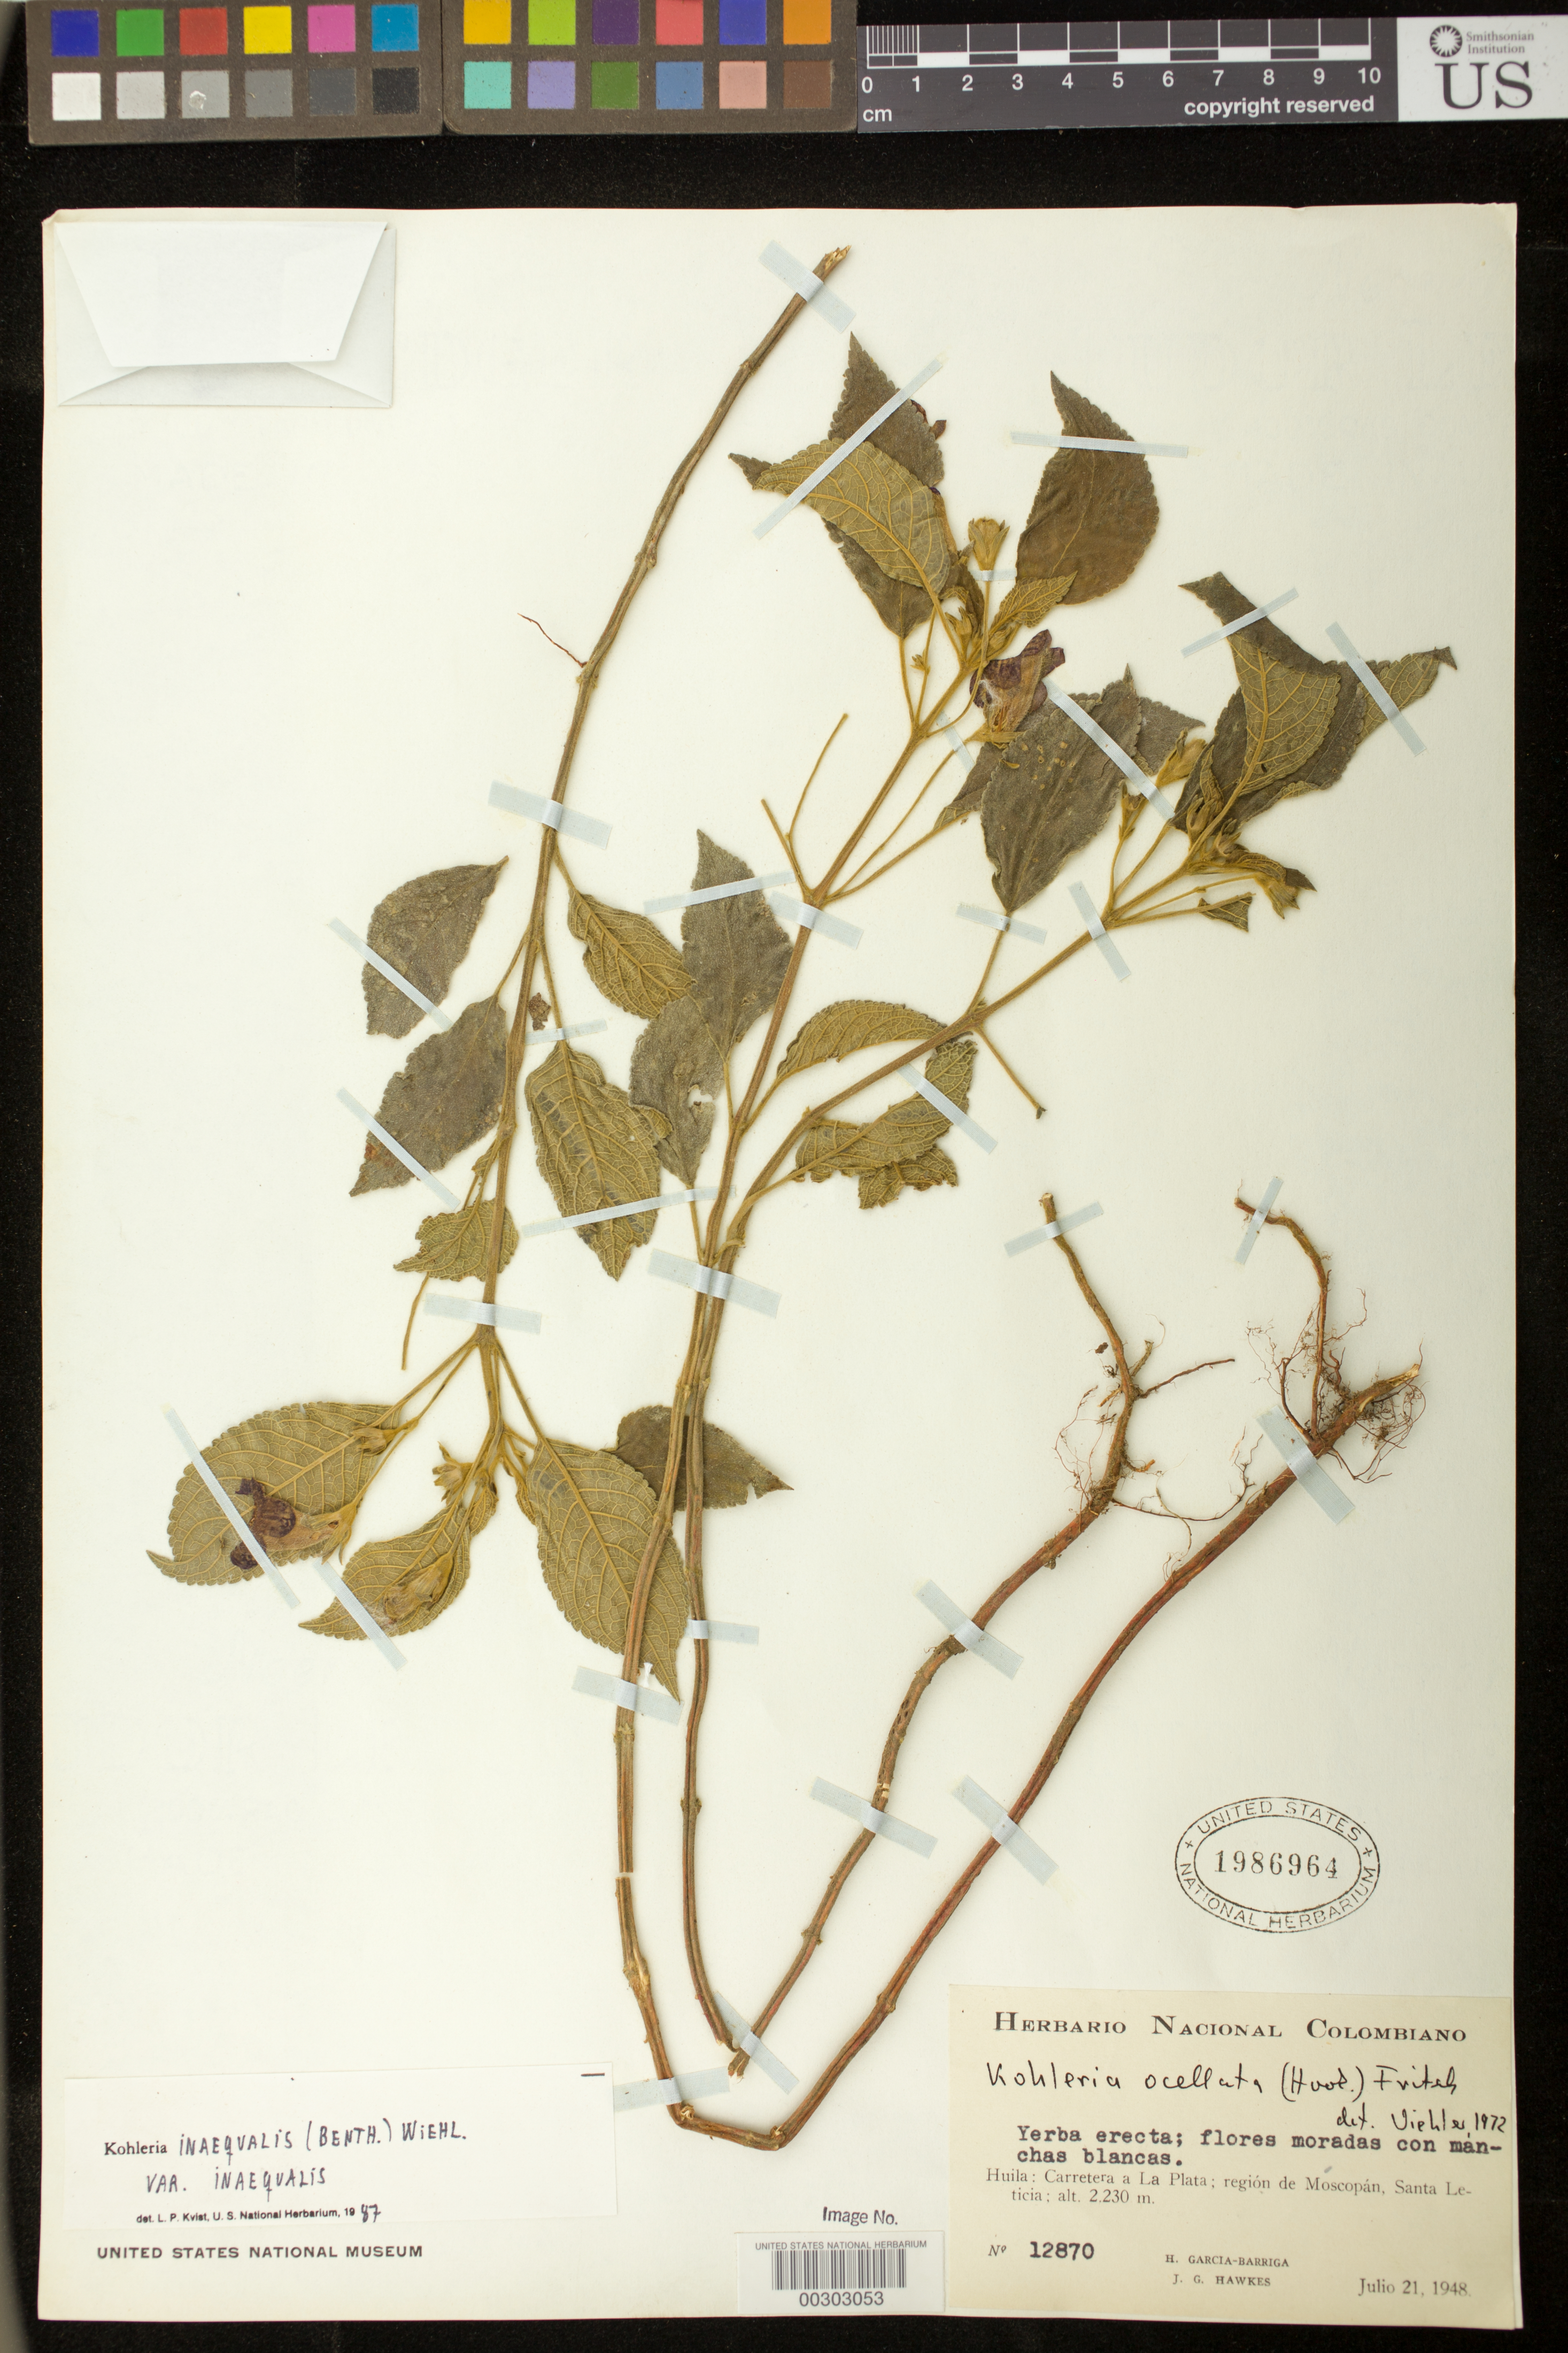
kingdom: Plantae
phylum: Tracheophyta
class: Magnoliopsida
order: Lamiales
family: Gesneriaceae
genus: Kohleria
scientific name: Kohleria huilensis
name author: Arango-Gómez et al.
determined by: Skog, Laurence E.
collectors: H. García Barriga & J. Hawkes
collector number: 12870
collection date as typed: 21 Jul 1948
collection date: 1948-07-21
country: Colombia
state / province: Huila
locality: Highway to La Plata, region de Moscopan, Santa Leticia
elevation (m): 2230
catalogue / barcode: US 1986964